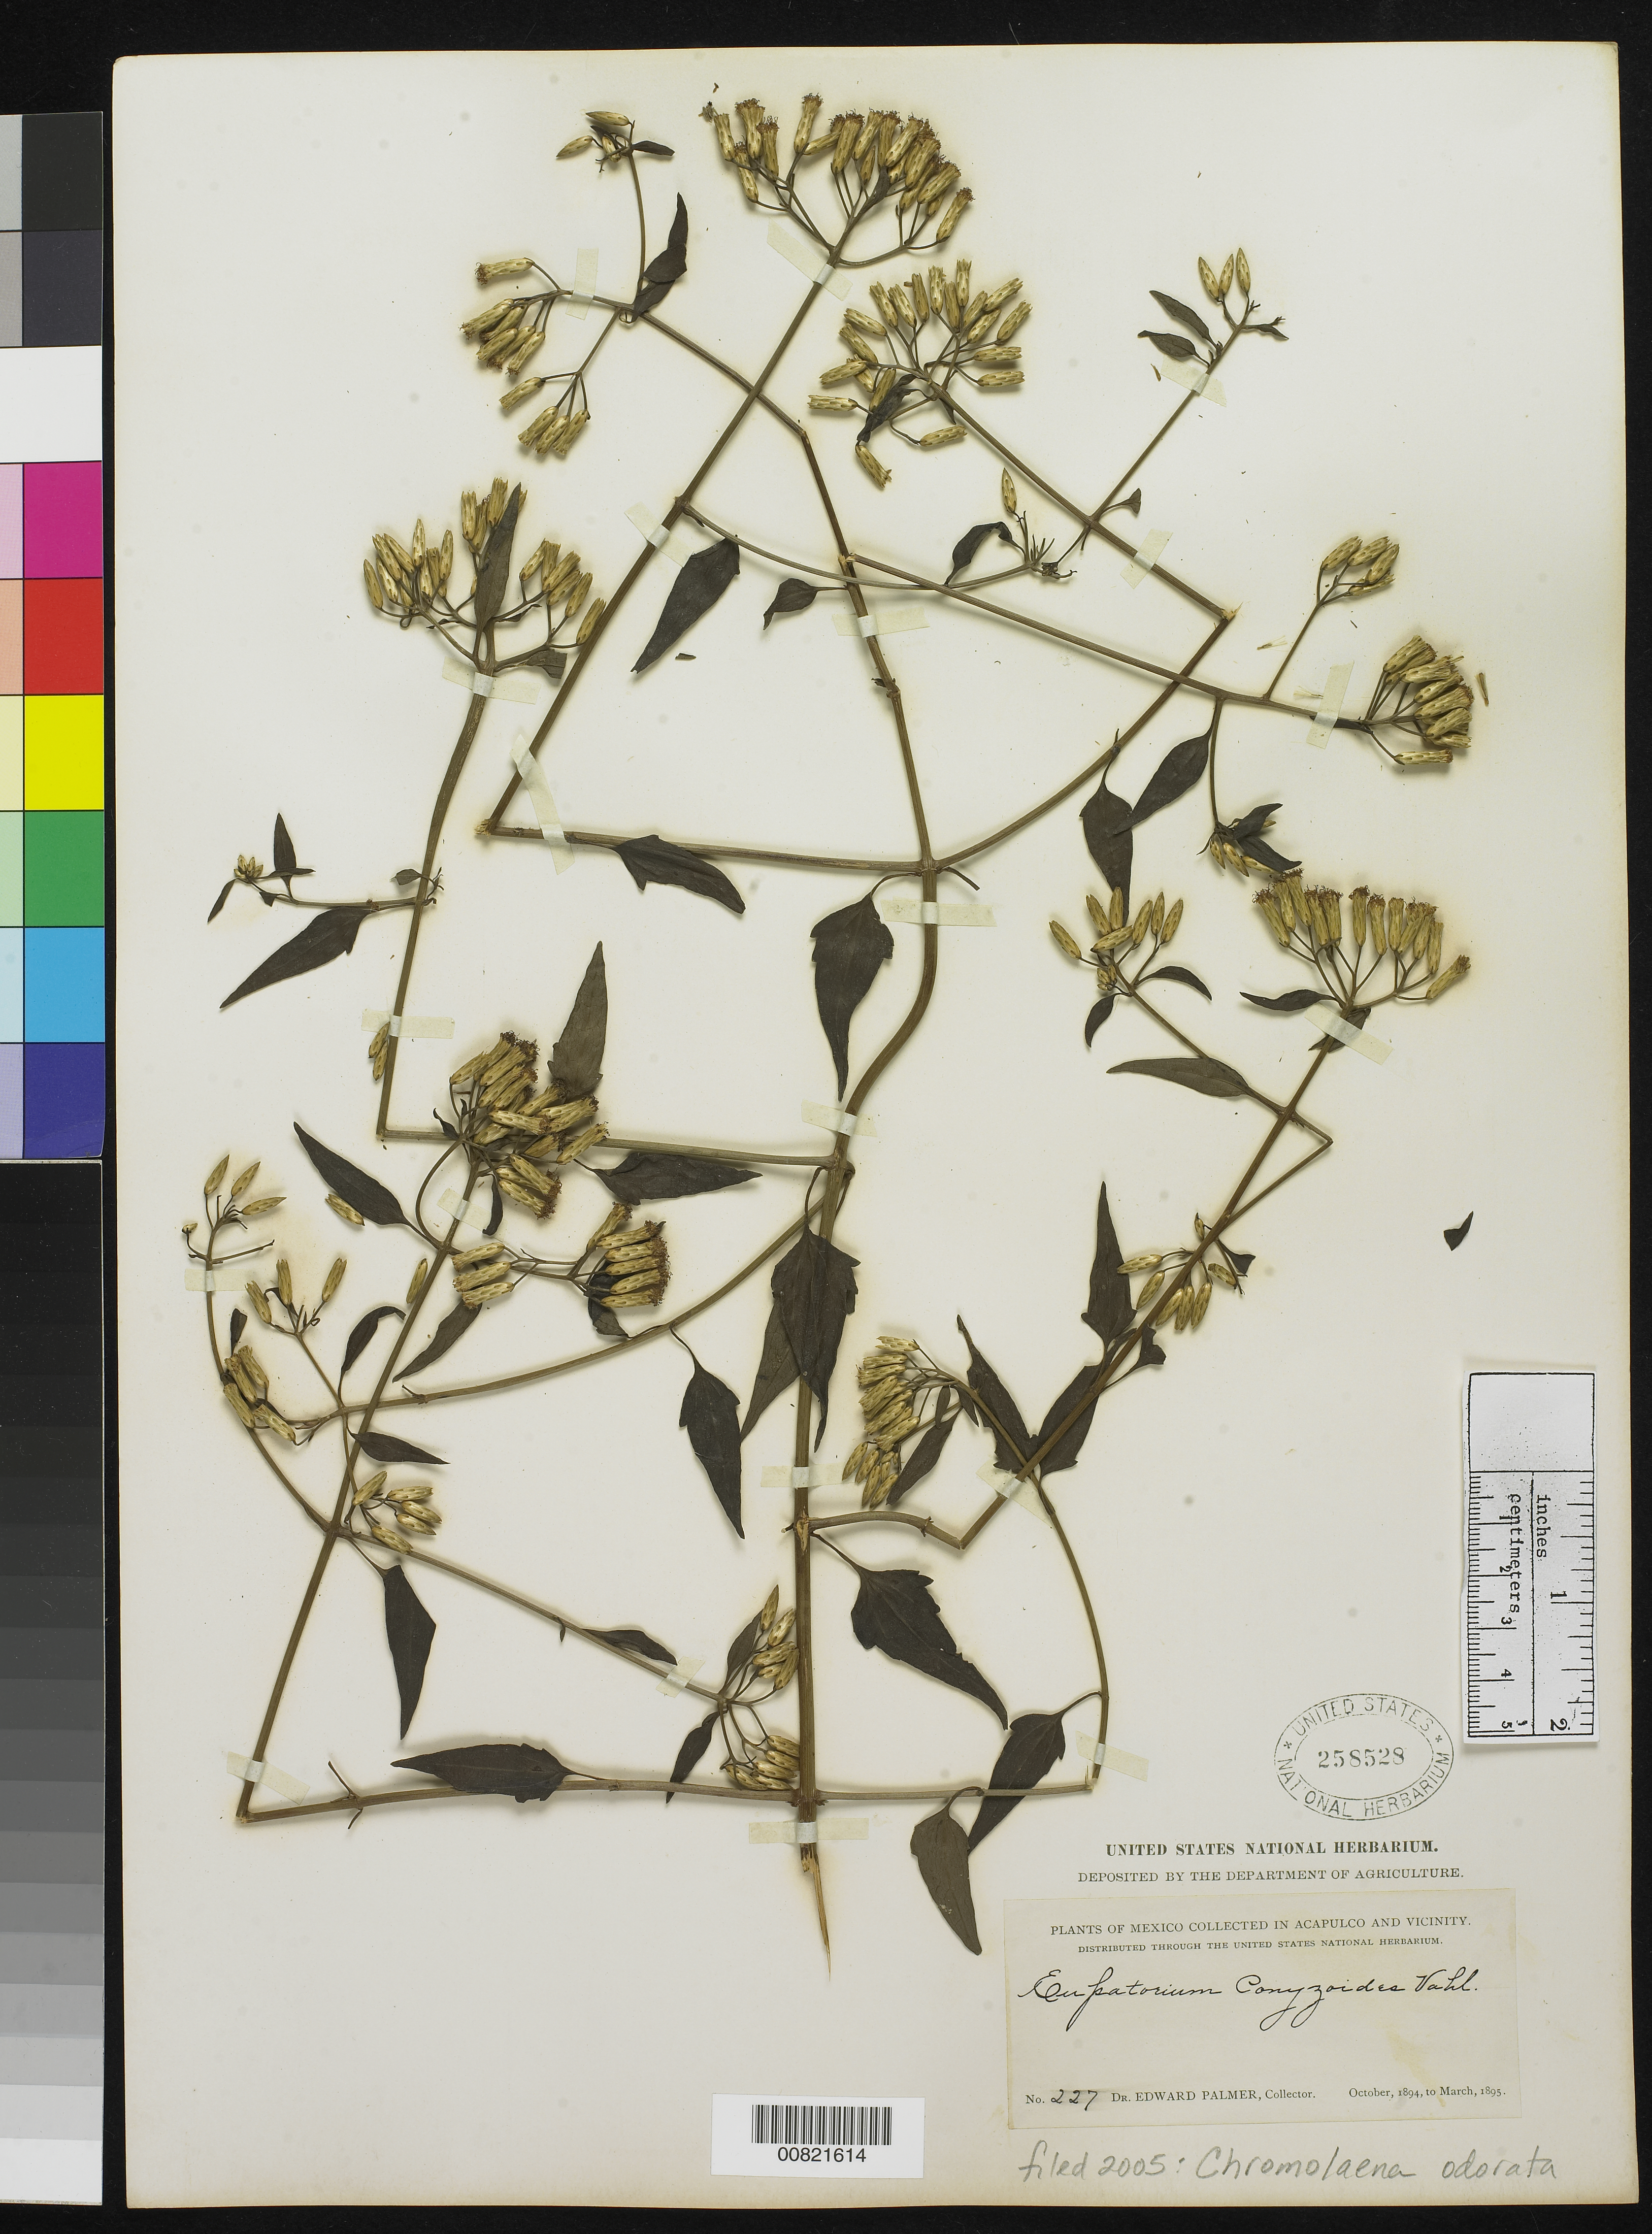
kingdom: Plantae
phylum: Tracheophyta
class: Magnoliopsida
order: Asterales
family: Asteraceae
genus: Chromolaena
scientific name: Chromolaena odorata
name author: (L.) R.M. King & H. Rob.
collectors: E. Palmer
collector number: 227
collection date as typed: Oct 1894 to -- Mar 1895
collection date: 1894-10/1895-03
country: Mexico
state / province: Guerrero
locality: Acapulco, Guerrero and vicinity.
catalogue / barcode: US 258528